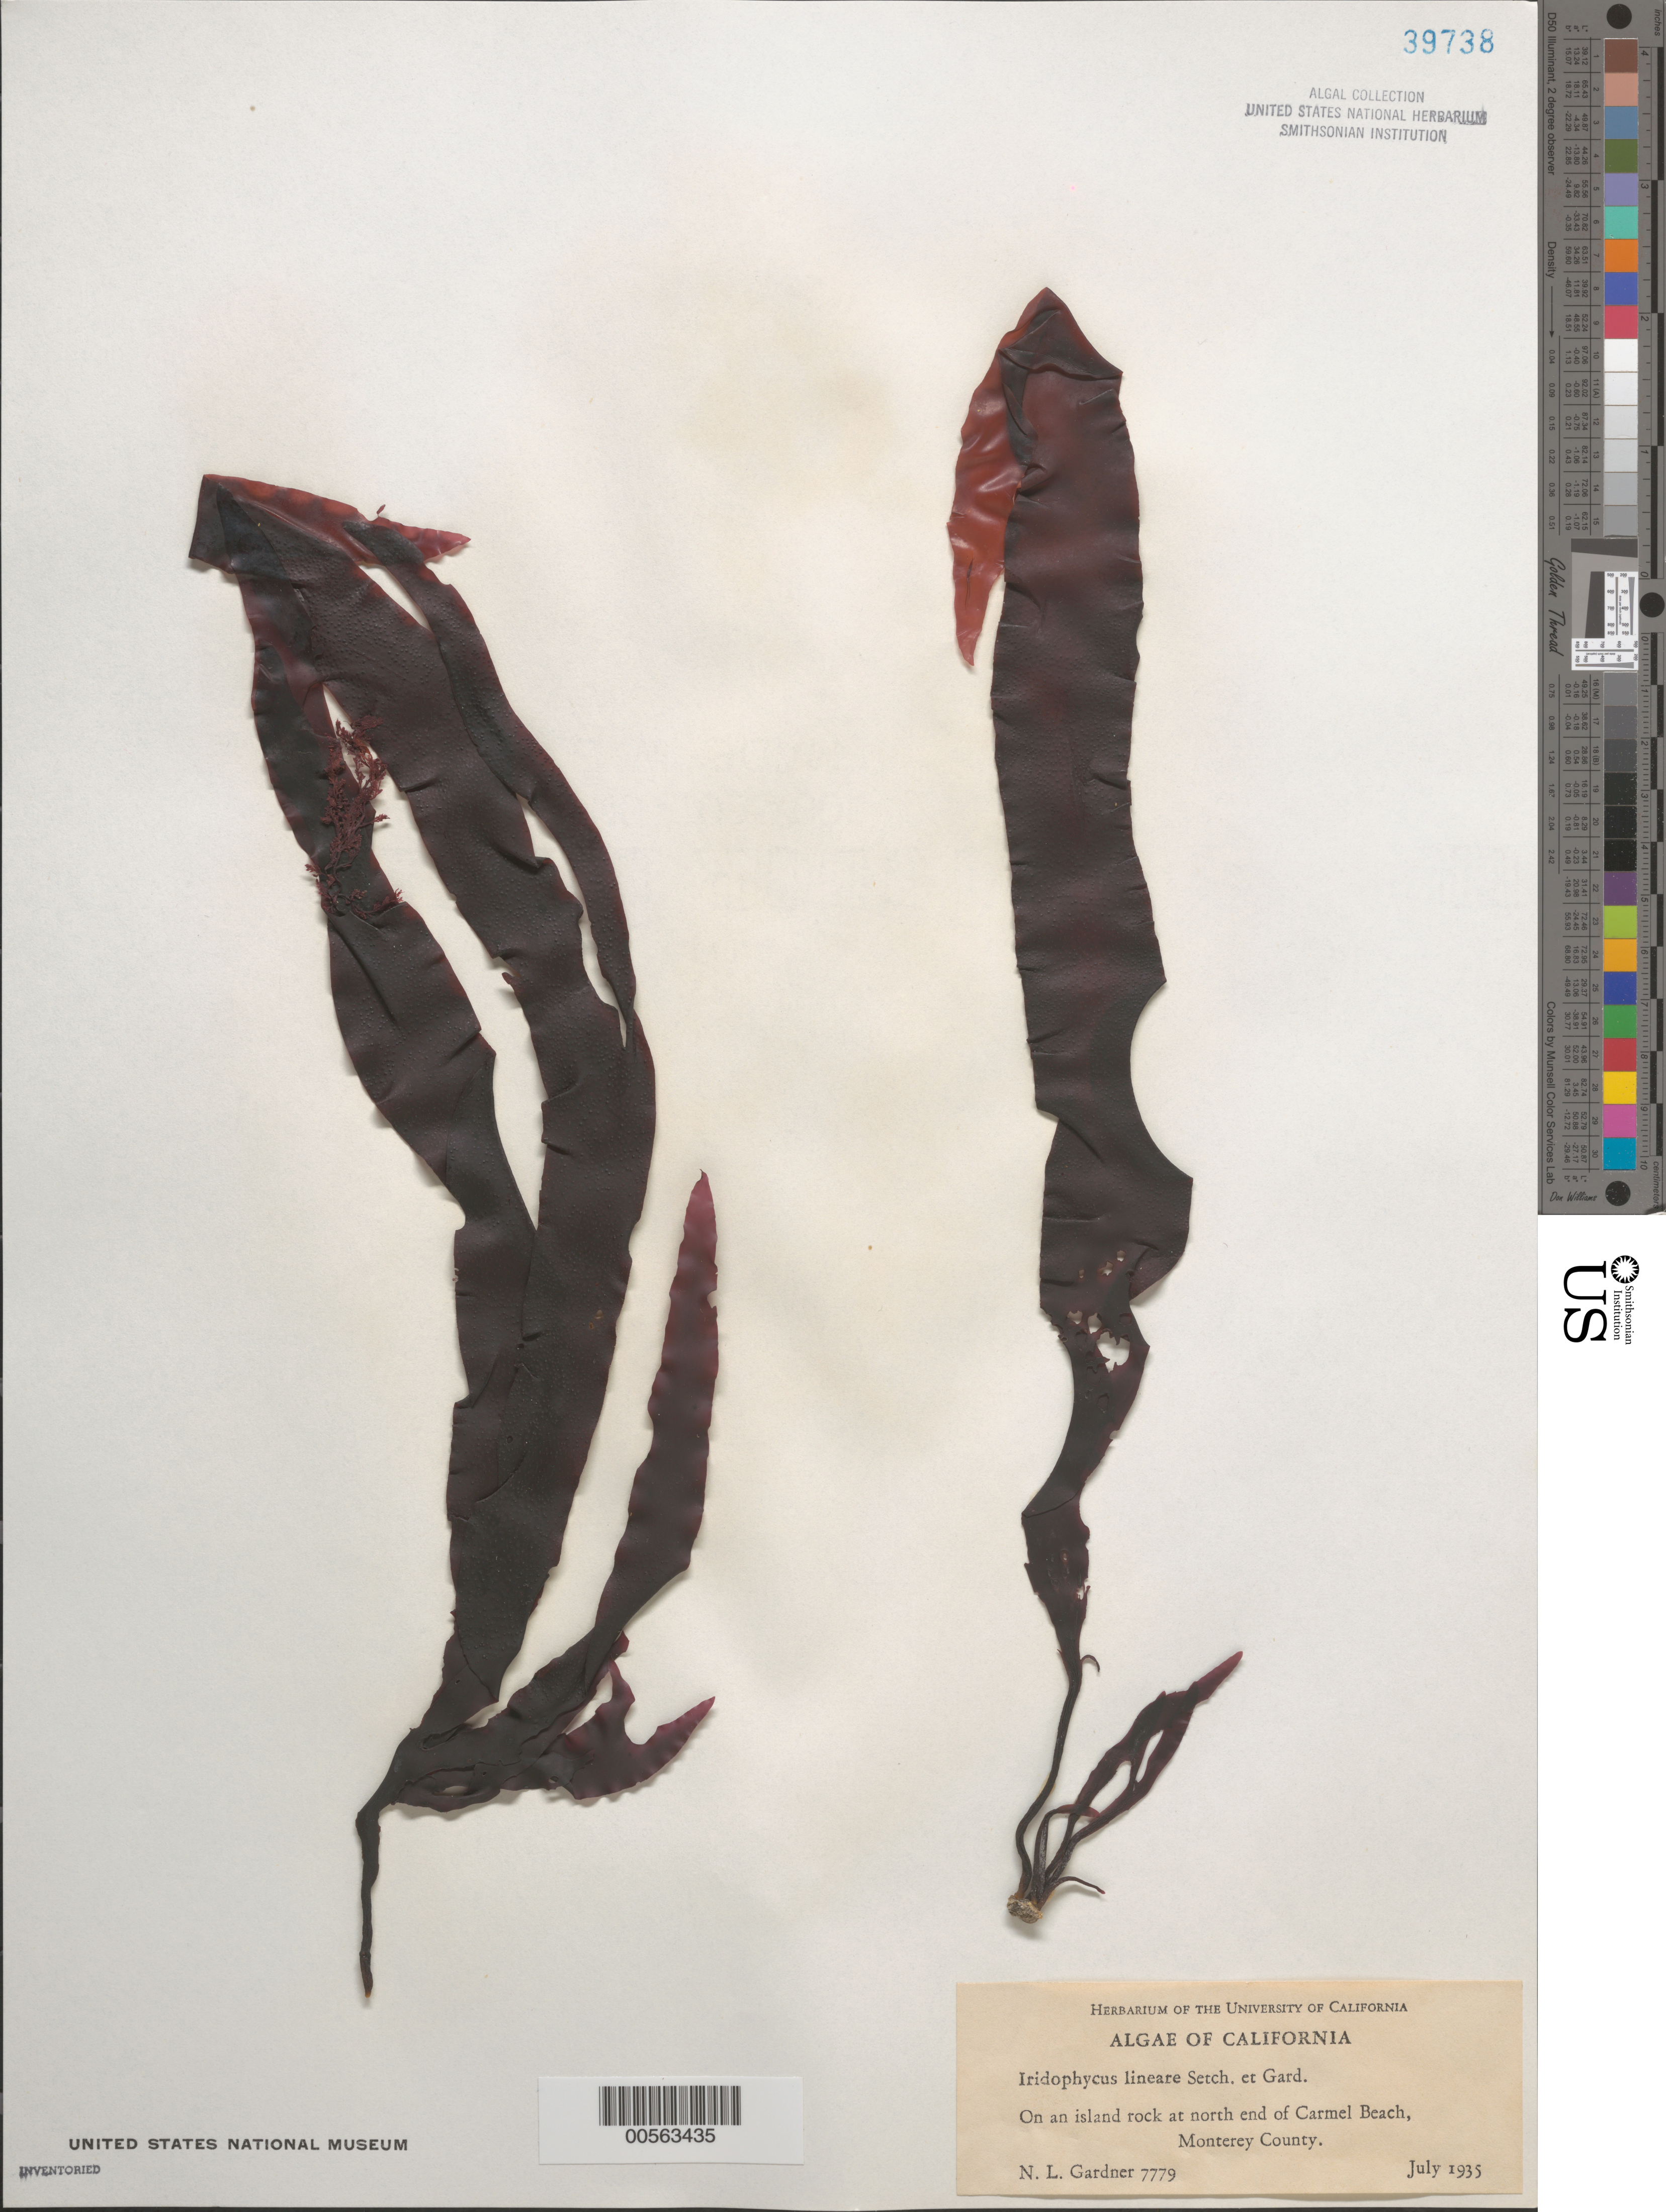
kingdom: Plantae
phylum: Rhodophyta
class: Florideophyceae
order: Gigartinales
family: Gigartinaceae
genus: Mazzaella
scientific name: Mazzaella linearis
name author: (Setchell & N.L. Gardner) Fredericq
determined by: Algae name updating Project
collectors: N. Gardner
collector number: NLG 7779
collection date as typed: Jul 1935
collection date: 1935-07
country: United States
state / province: California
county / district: Monterey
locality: Carmel Beach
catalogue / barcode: US 39738